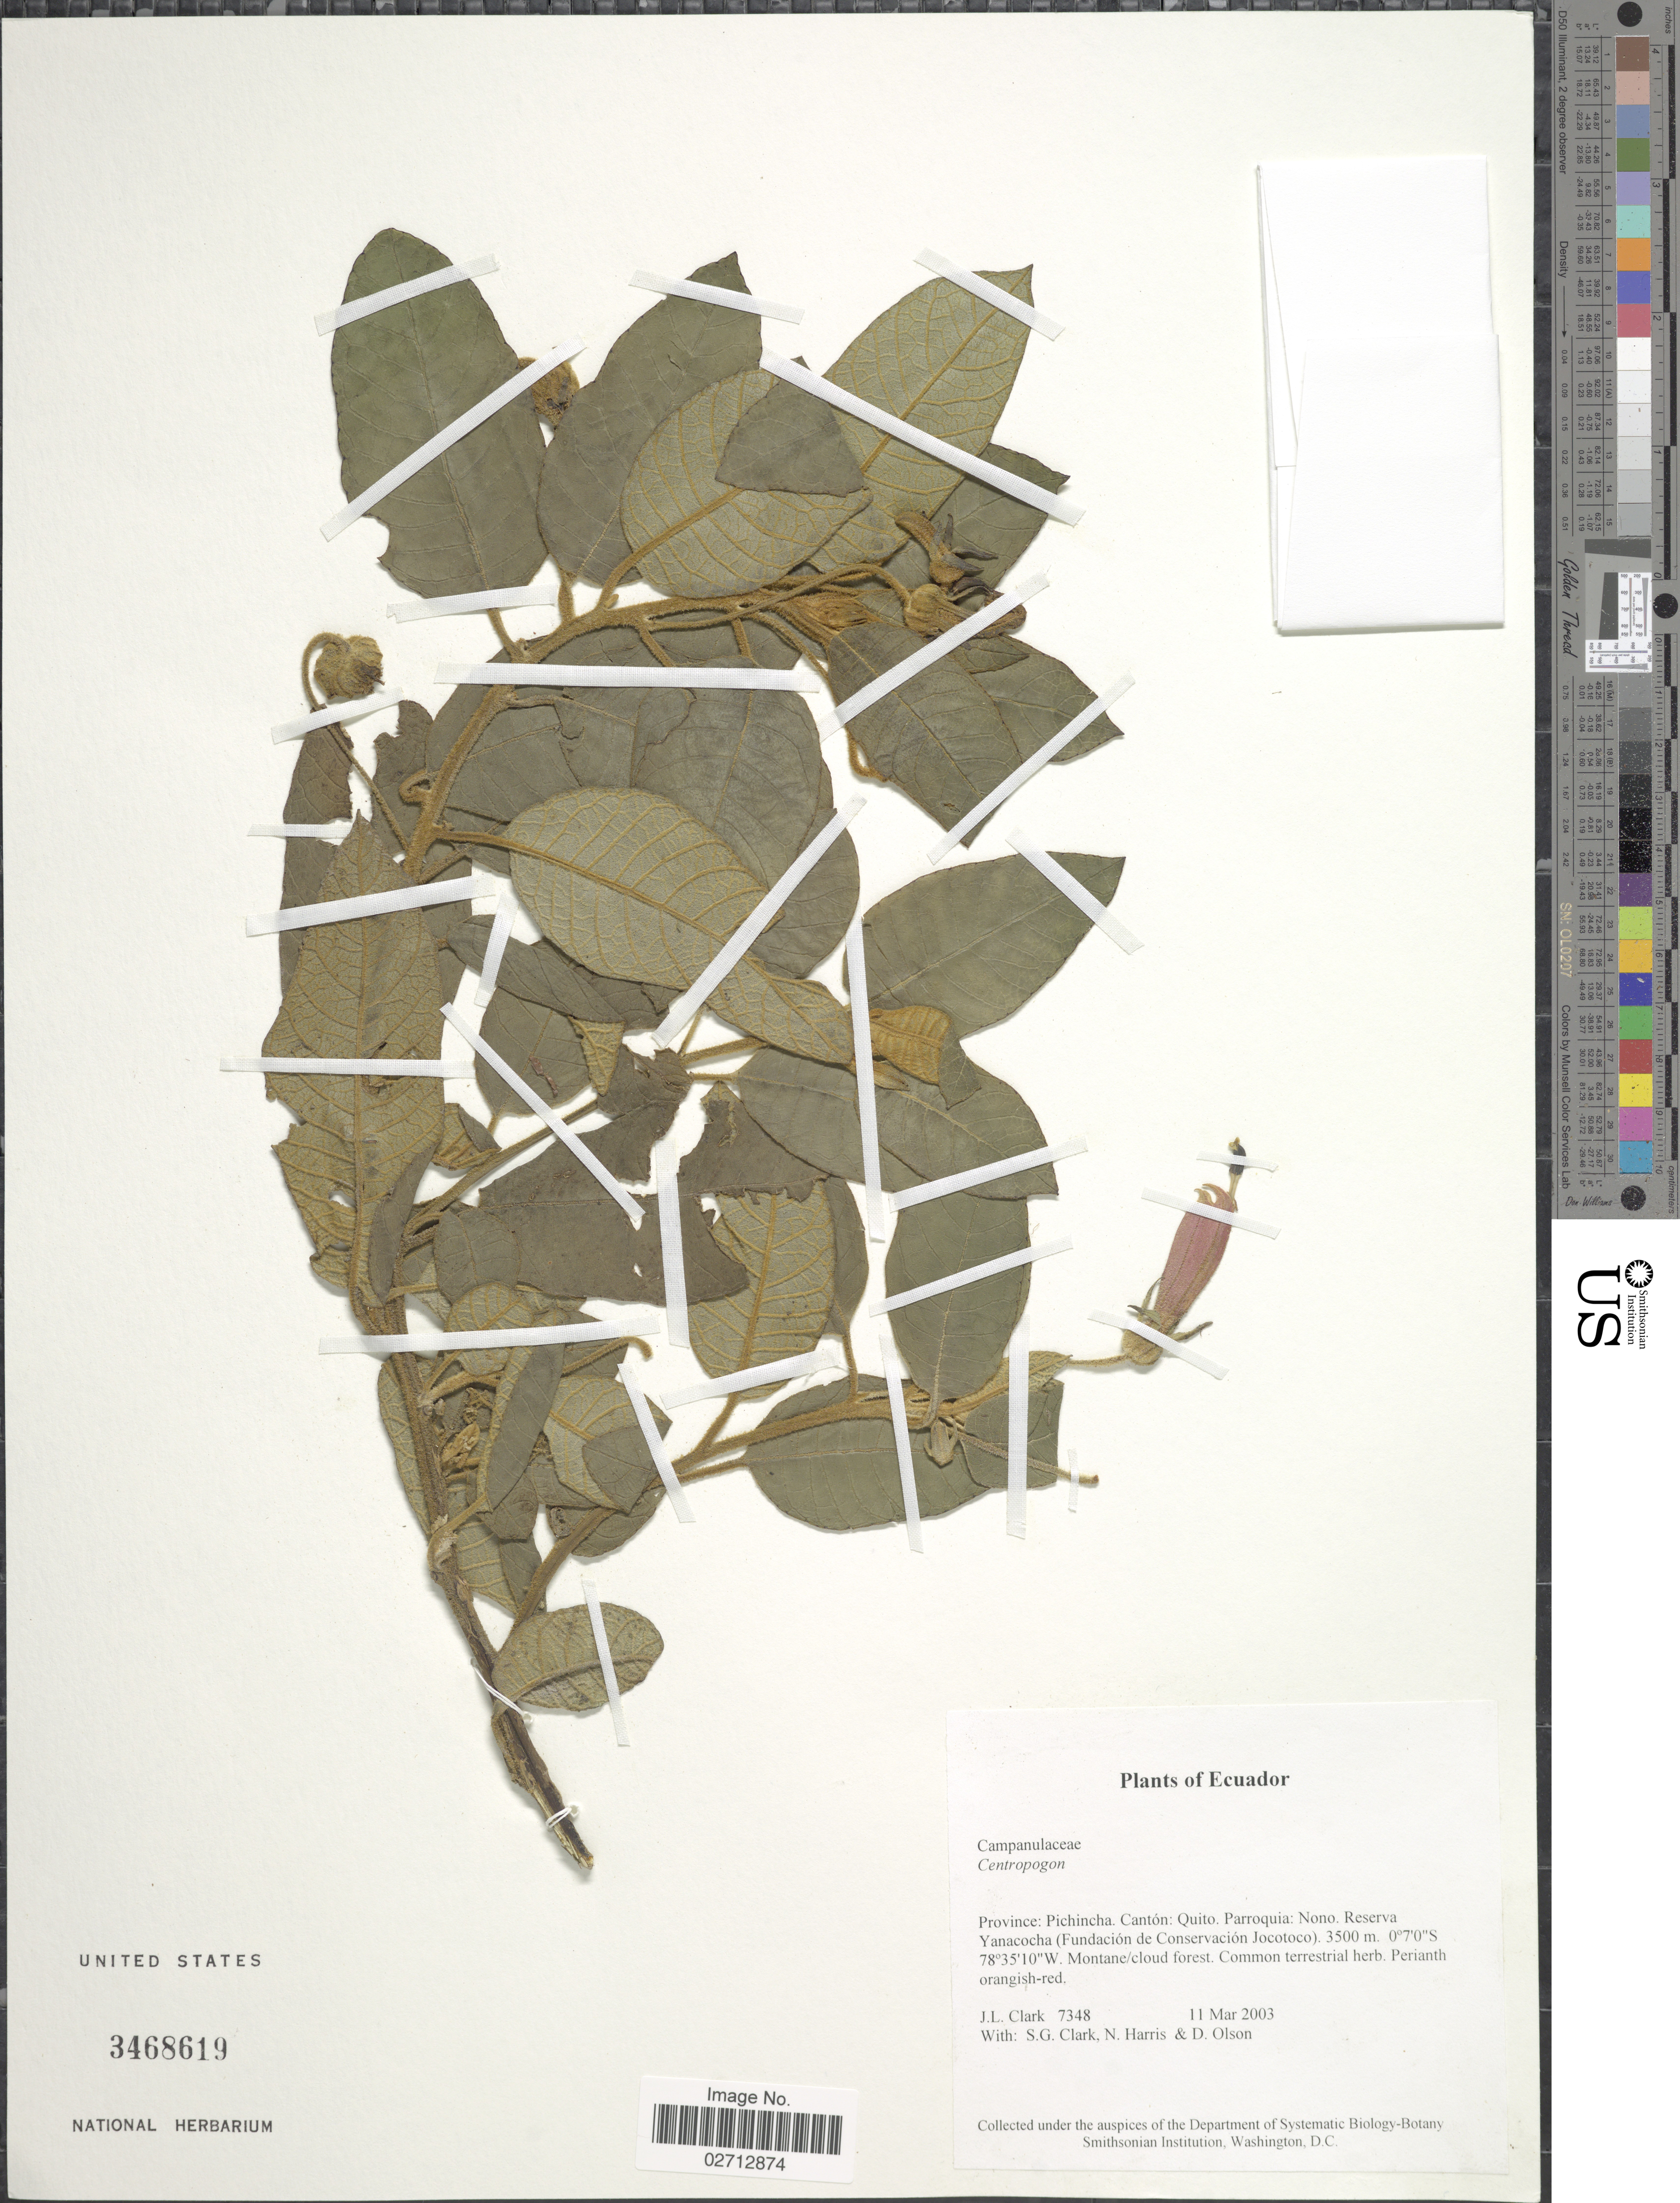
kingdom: Plantae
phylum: Tracheophyta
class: Magnoliopsida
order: Asterales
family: Campanulaceae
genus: Centropogon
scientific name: Centropogon sp.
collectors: J. L. Clark, S. G. Clark, N. Harris & D. Olson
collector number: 7348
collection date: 2003-03-11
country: Ecuador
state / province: Pichincha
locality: Canton: Quito. Parroquia: Nono. Reserva Yanacocha (Fundacion de Conservacion Jocotoco)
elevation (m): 3500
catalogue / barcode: US 3468619